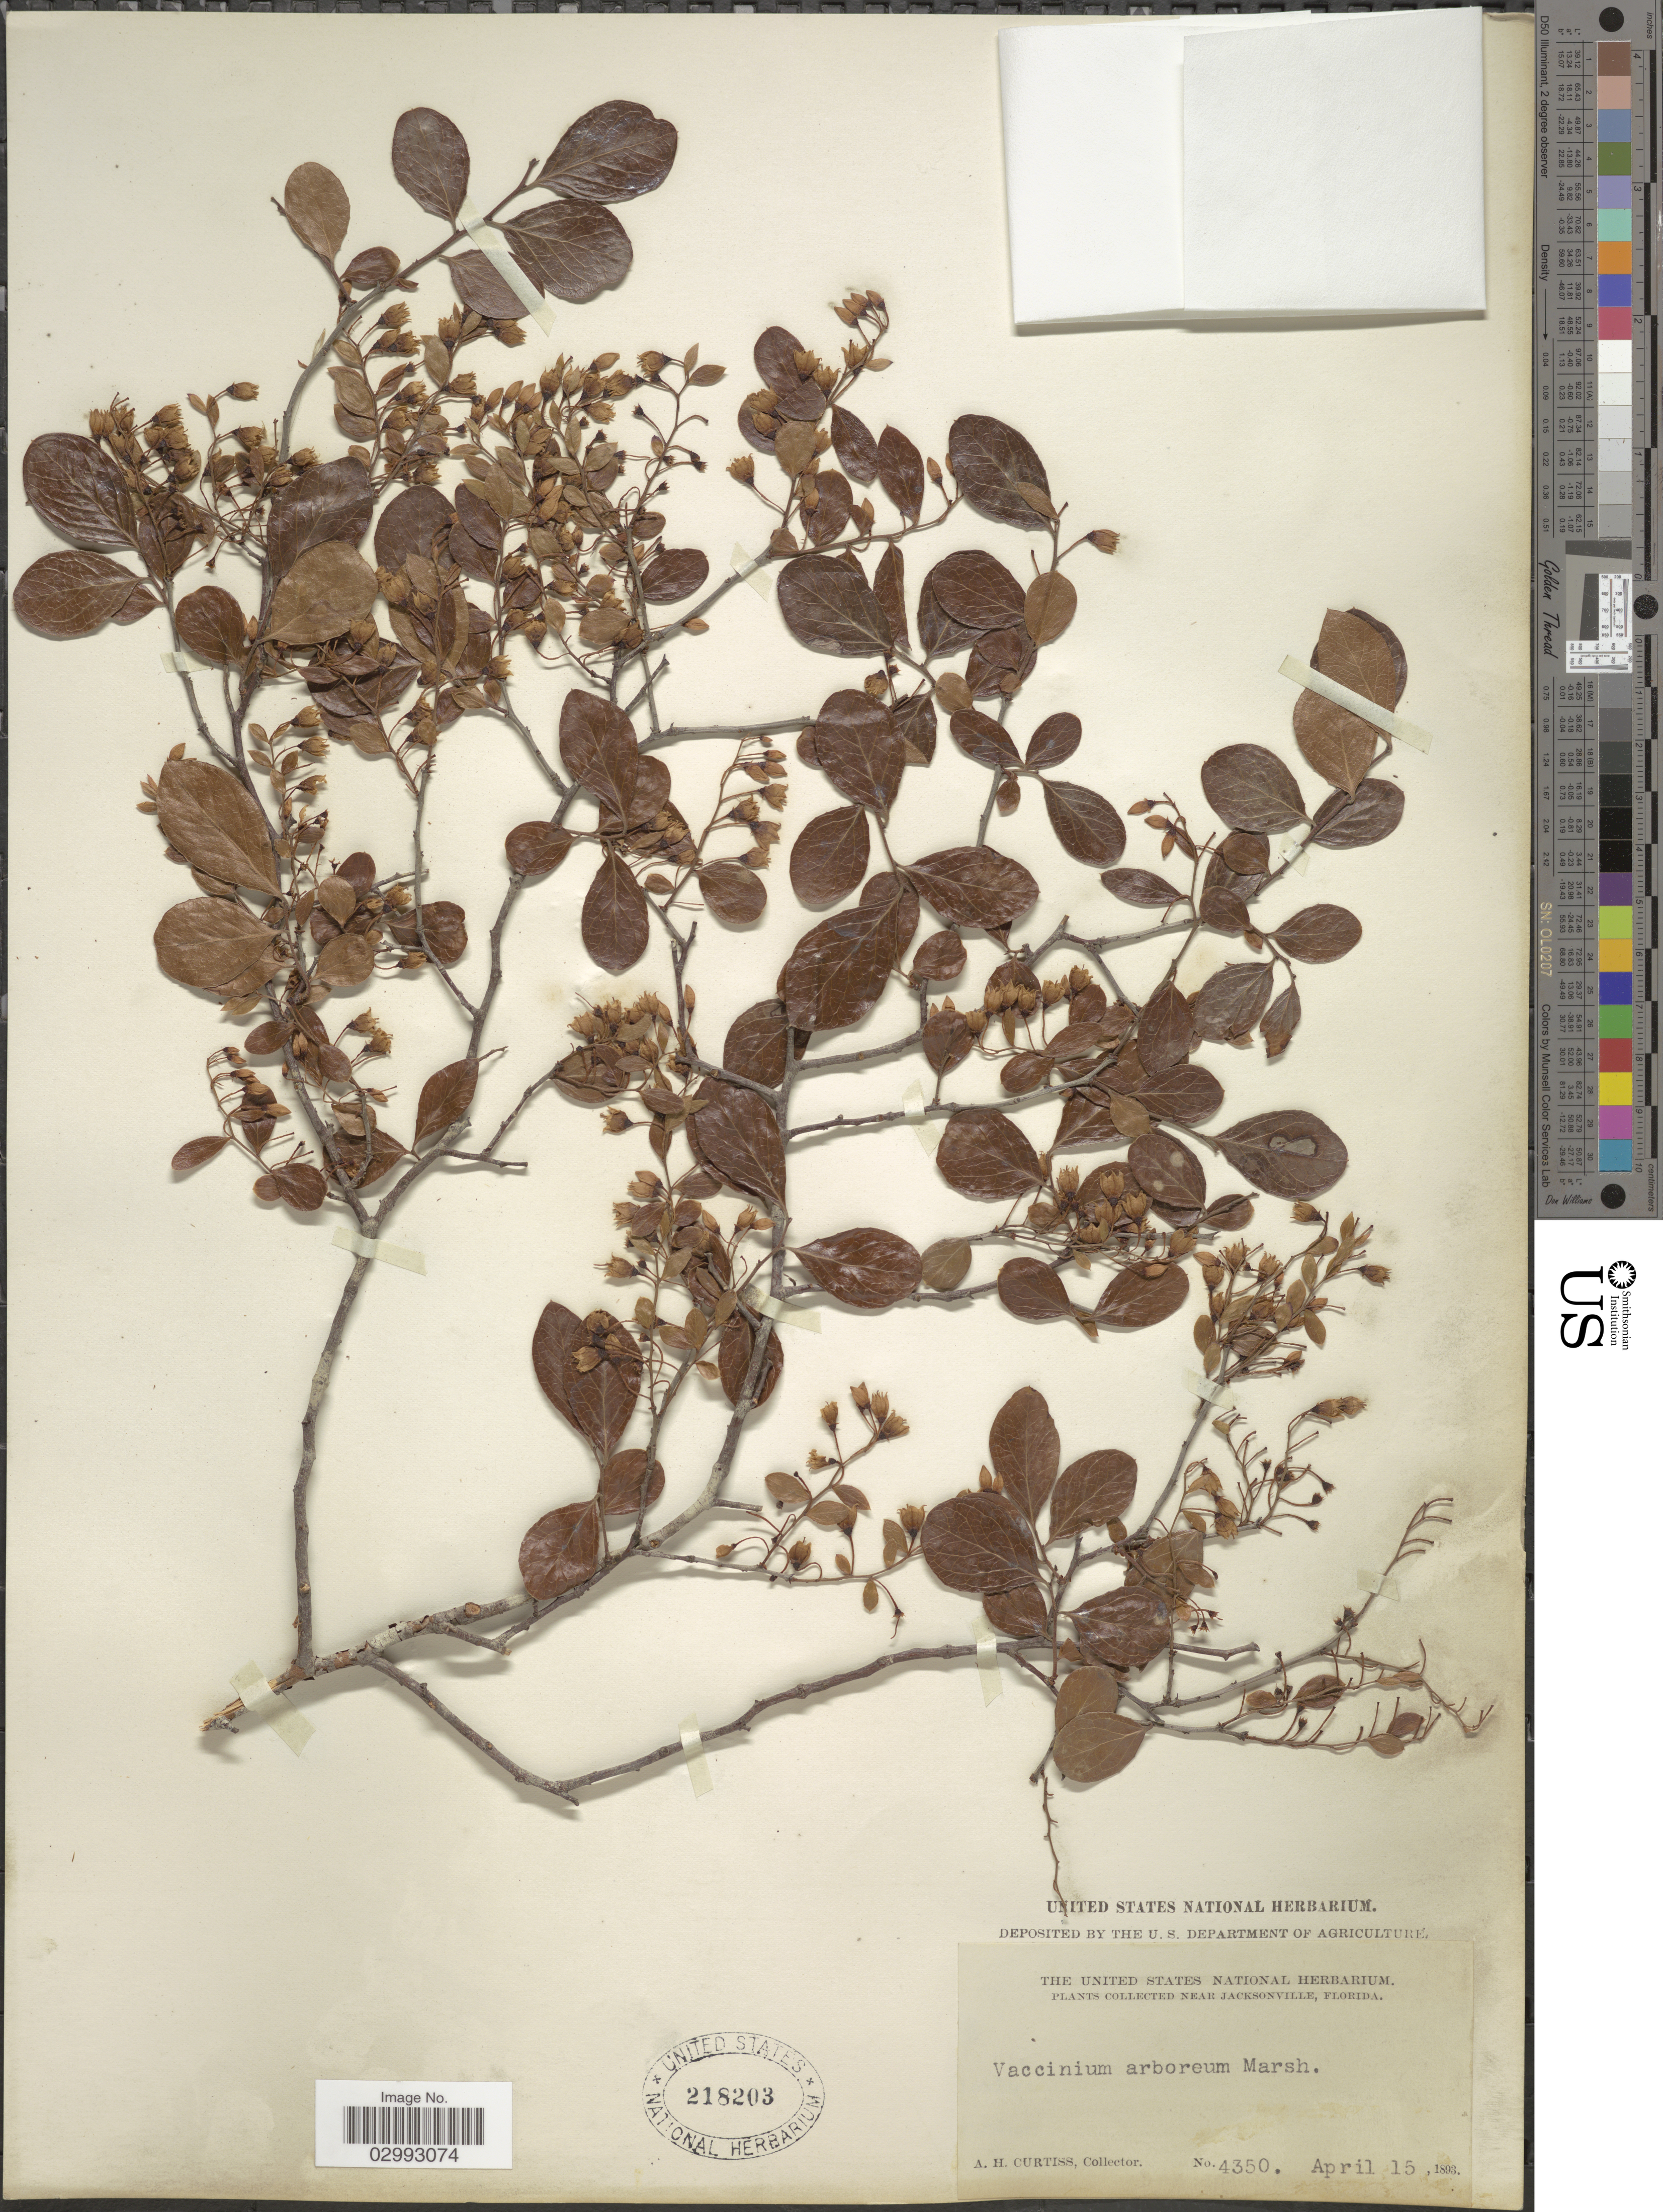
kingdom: Plantae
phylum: Tracheophyta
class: Magnoliopsida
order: Ericales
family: Ericaceae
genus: Batodendron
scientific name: Batodendron speciosum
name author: S.W. Greene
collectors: A. H. Curtiss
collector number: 4350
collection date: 1893-04-15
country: United States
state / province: Florida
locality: Near Jacksonville.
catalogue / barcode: US 218203